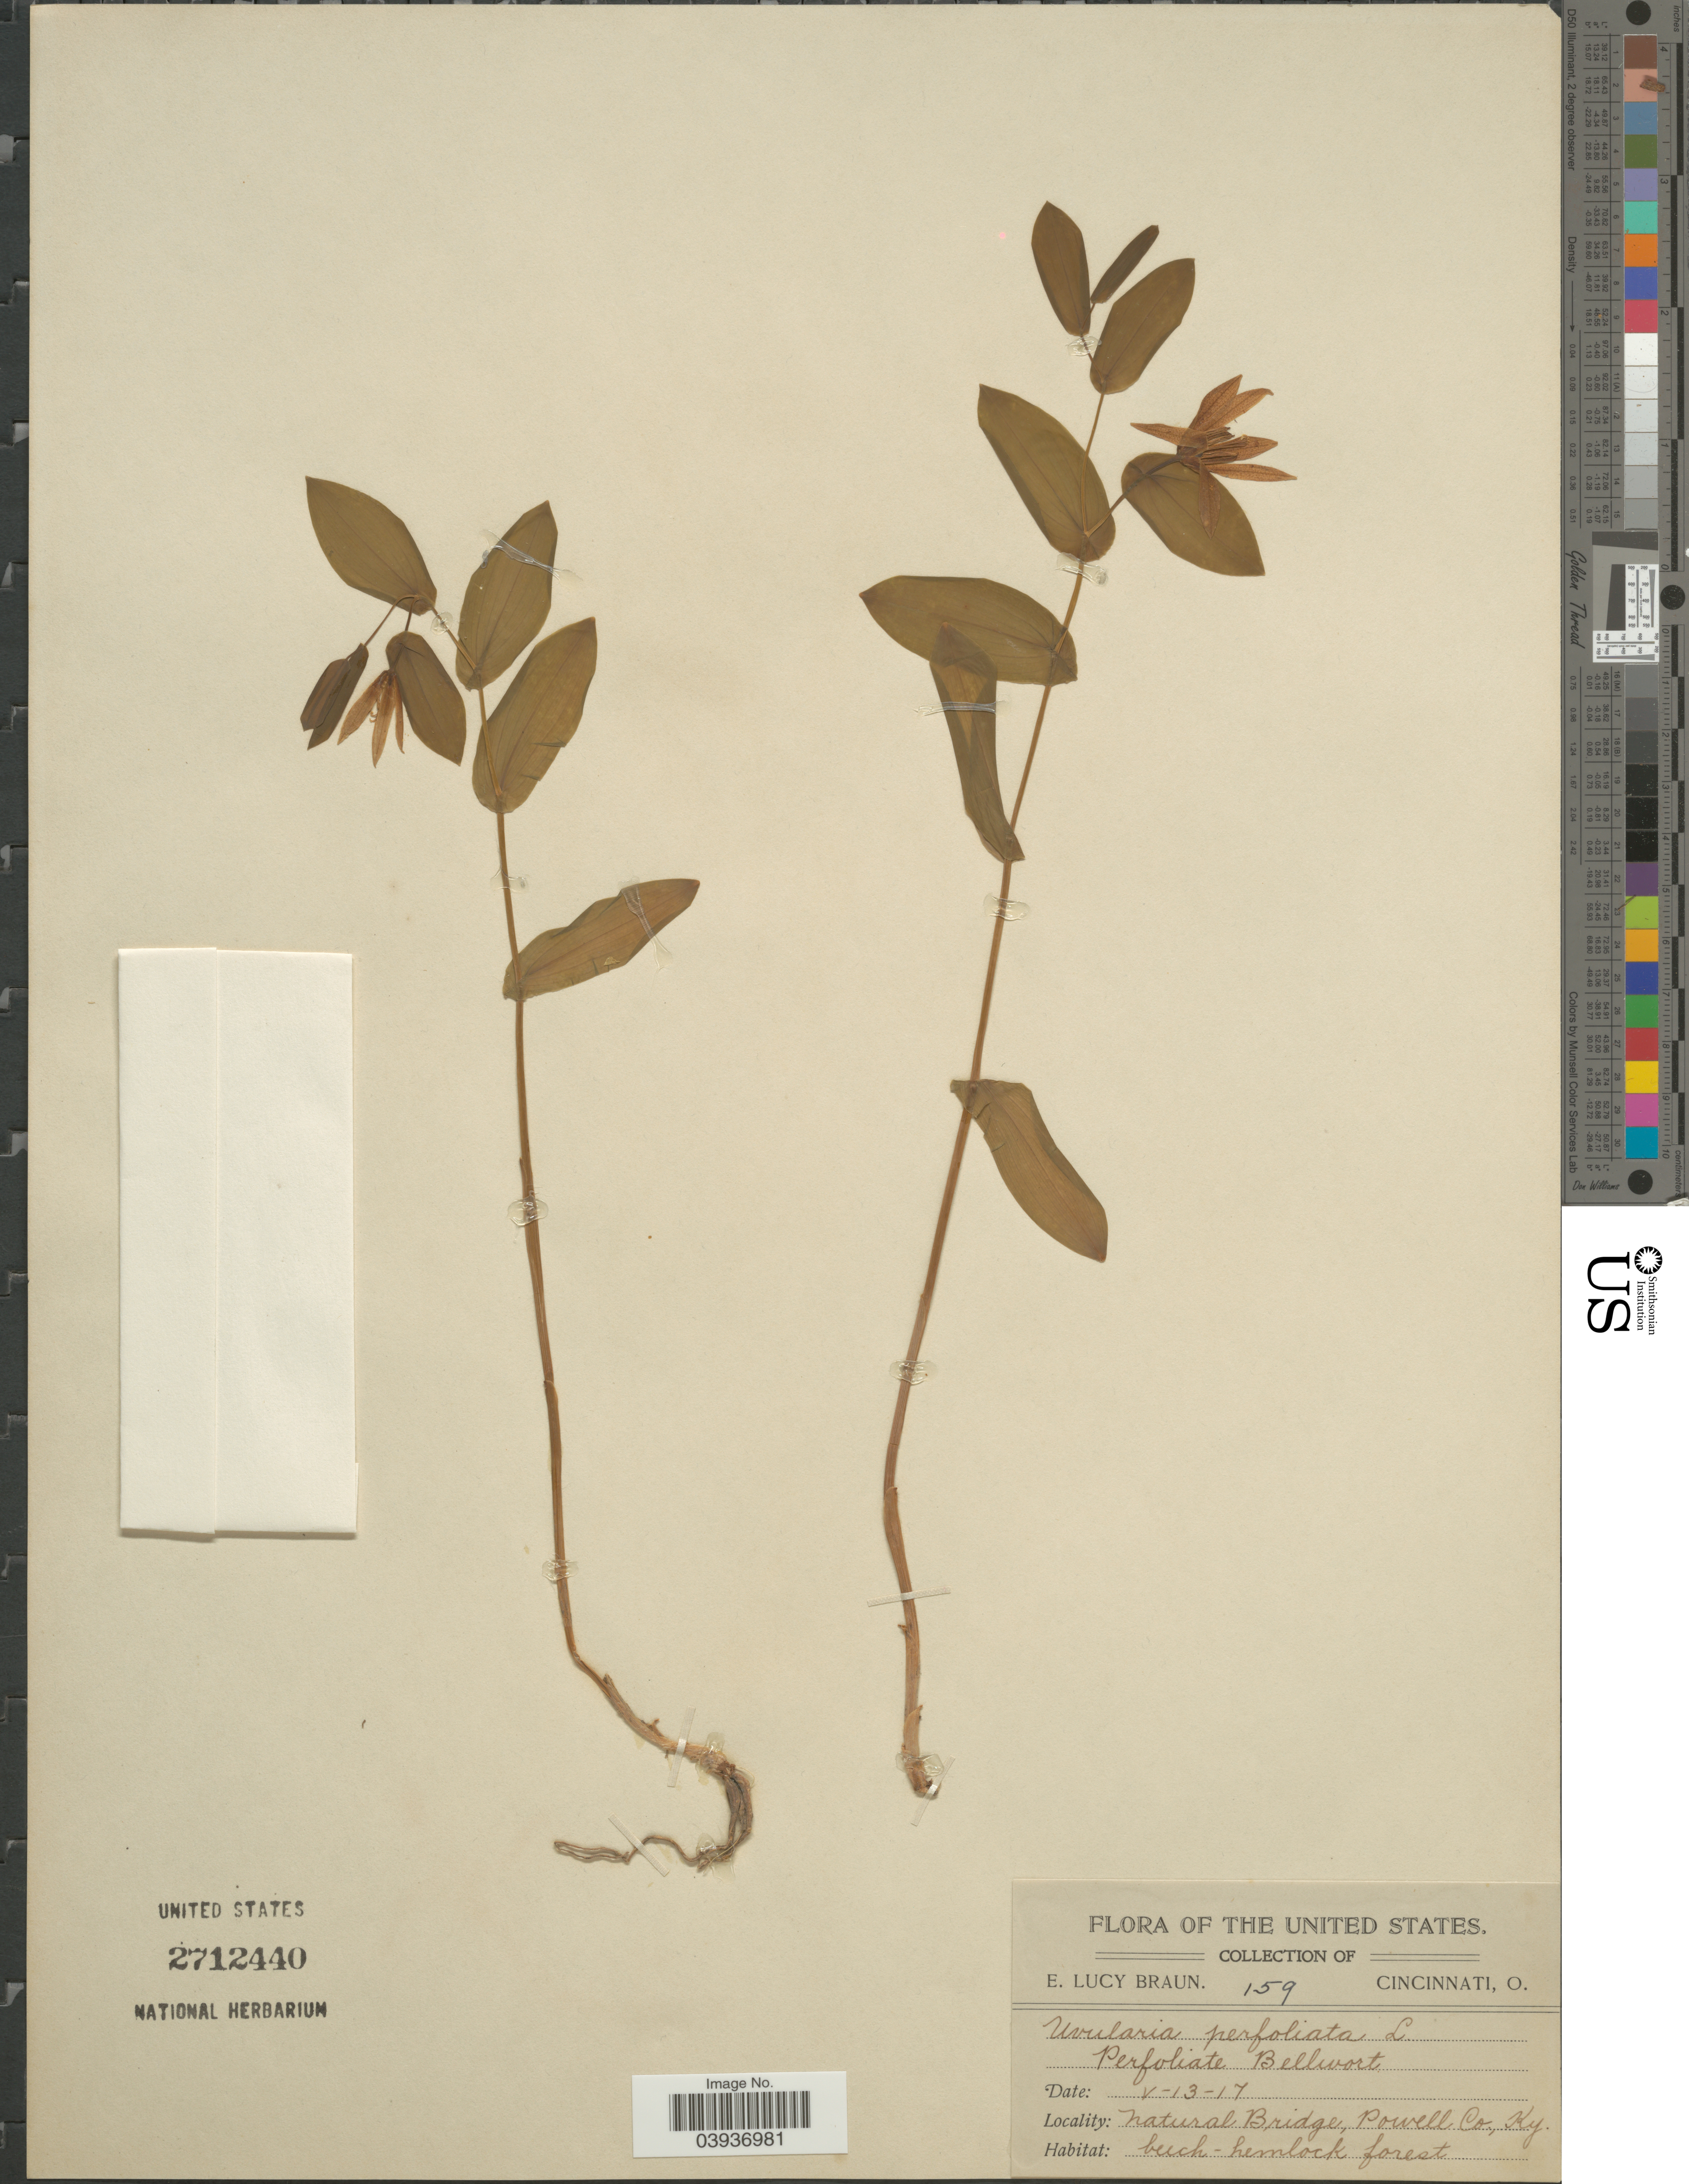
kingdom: Plantae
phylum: Tracheophyta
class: Liliopsida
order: Liliales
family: Colchicaceae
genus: Uvularia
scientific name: Uvularia perfoliata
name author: L.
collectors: E. L. Braun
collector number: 159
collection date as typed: Transcribed d/m/y: 13/5/17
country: United States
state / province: Kentucky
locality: Natural Bridge, Powell Co.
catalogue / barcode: US 2712440